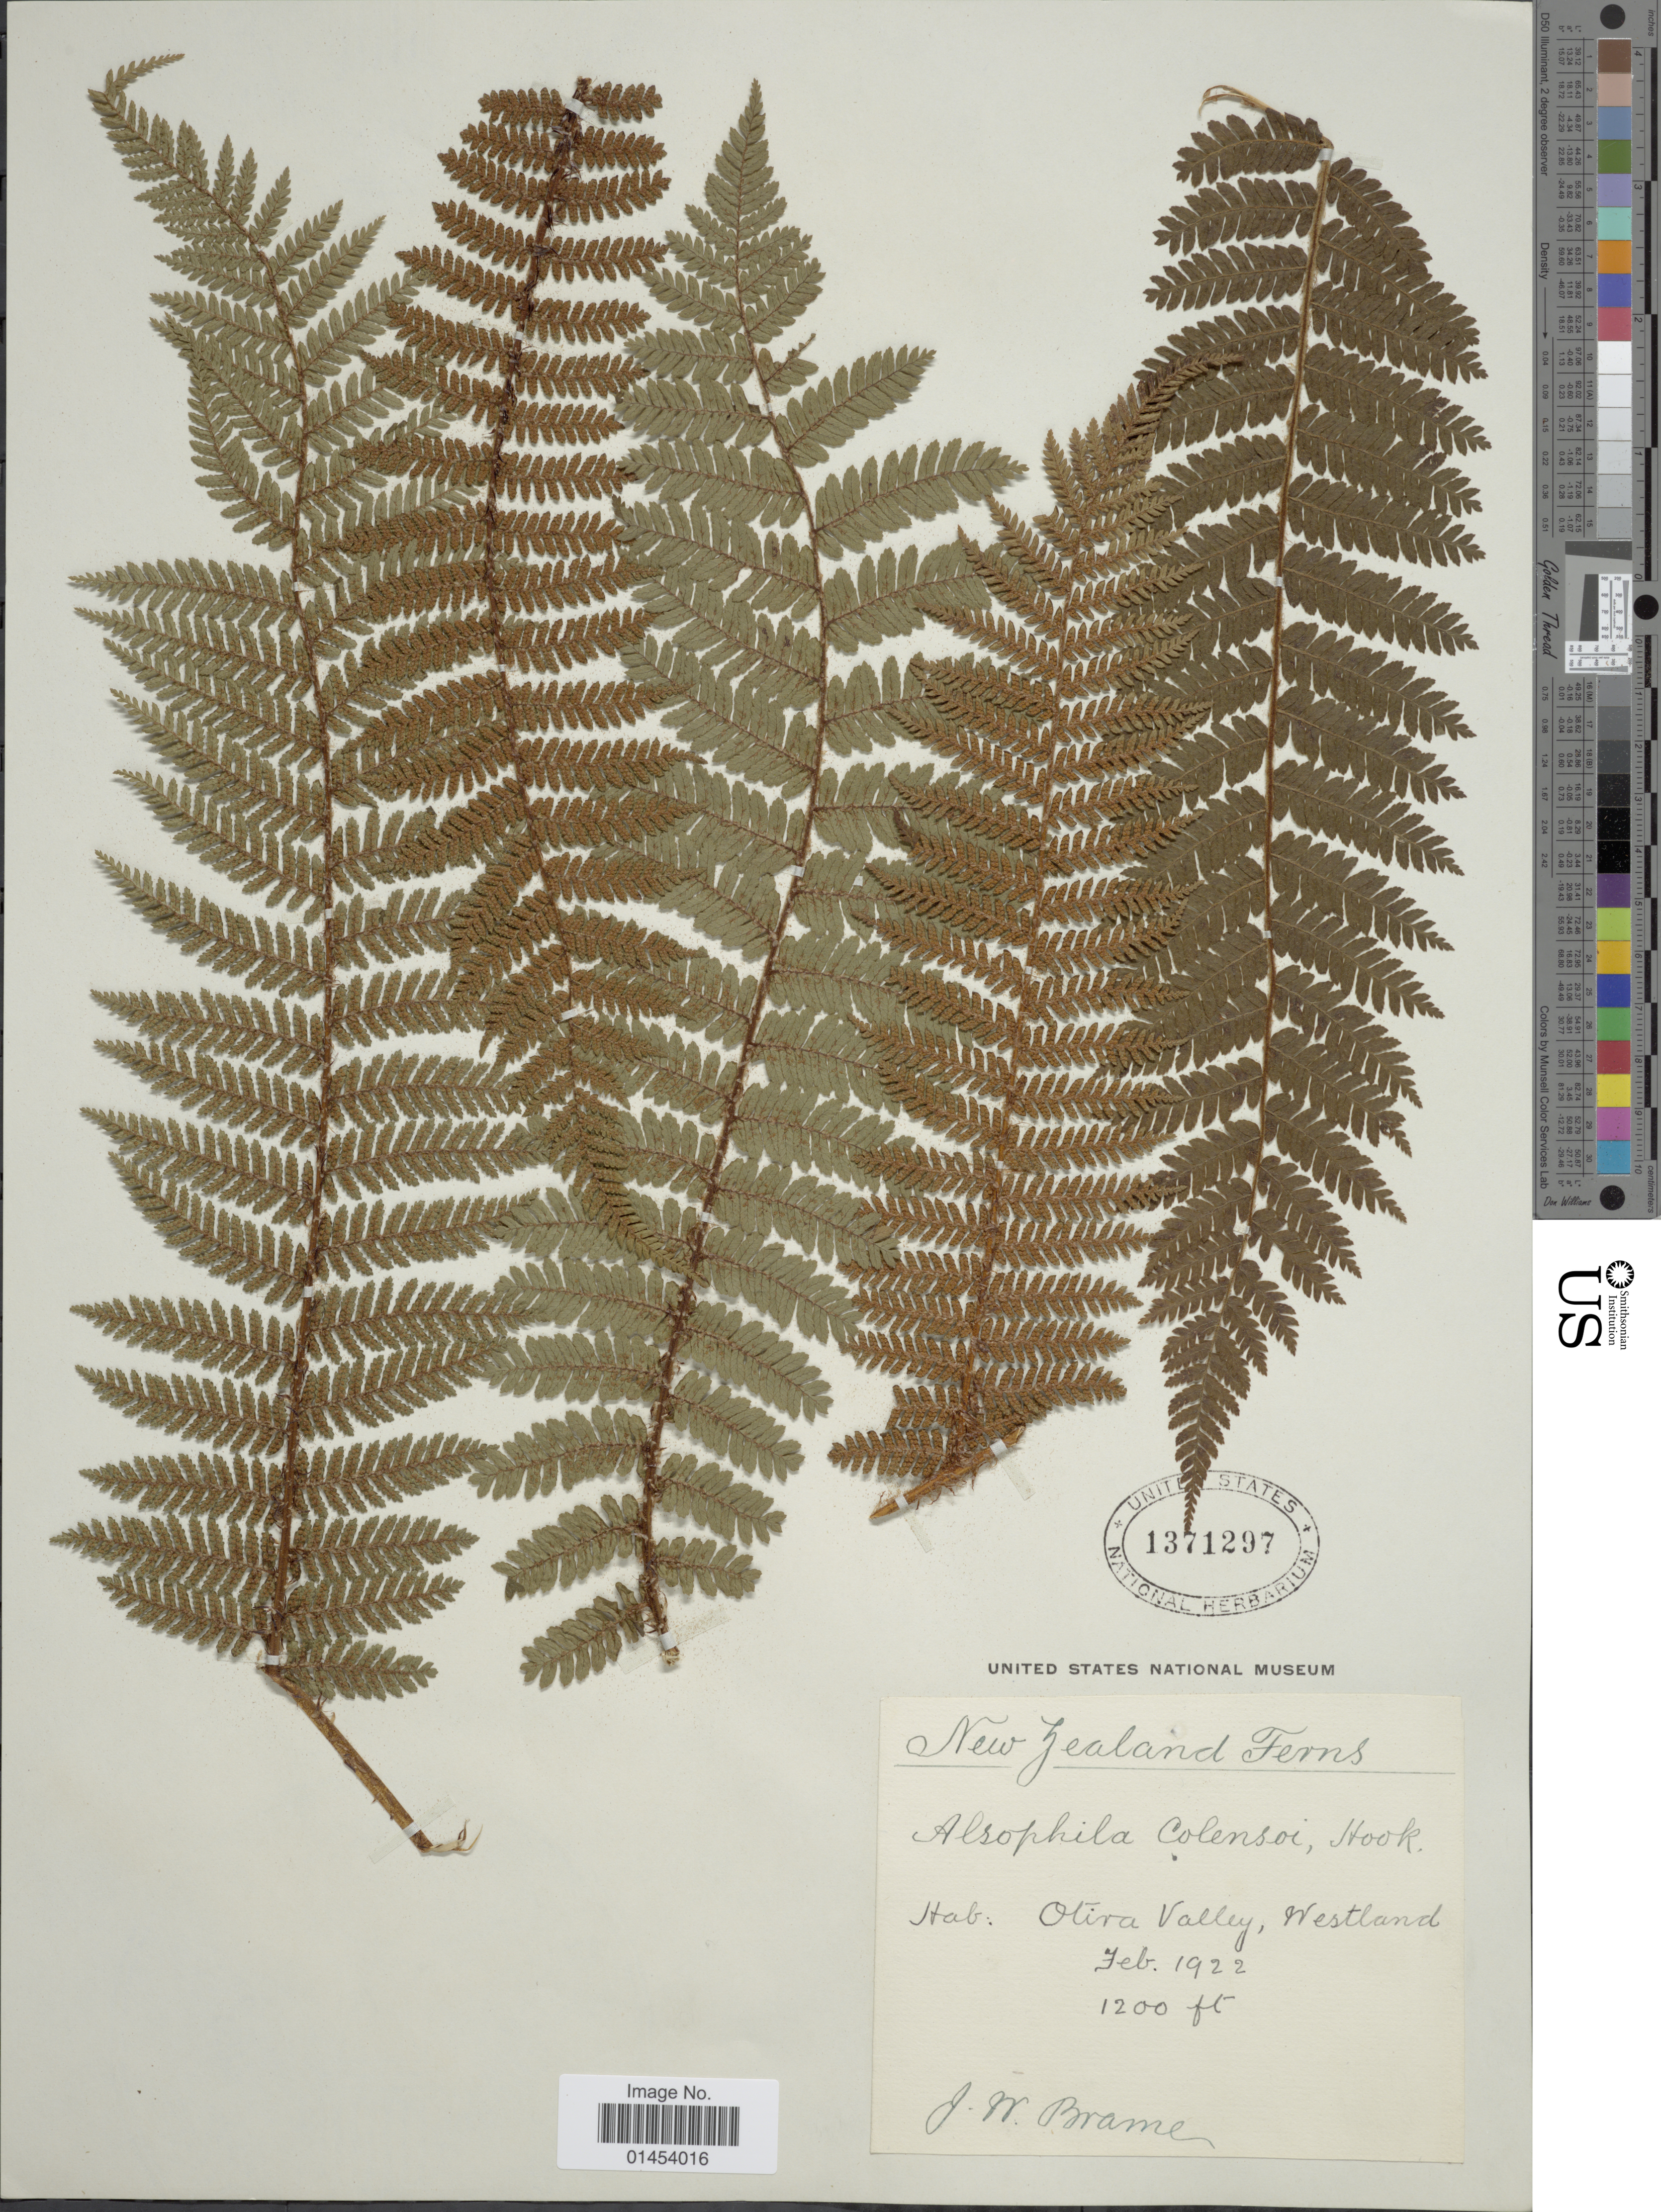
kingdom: Plantae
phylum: Tracheophyta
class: Polypodiopsida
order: Cyatheales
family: Cyatheaceae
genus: Cyathea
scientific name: Cyathea colensoi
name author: (Hook. f.) Domin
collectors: J. Brame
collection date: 1922-02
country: New Zealand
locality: Otira Valley, Westland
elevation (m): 366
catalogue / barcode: US 1371297